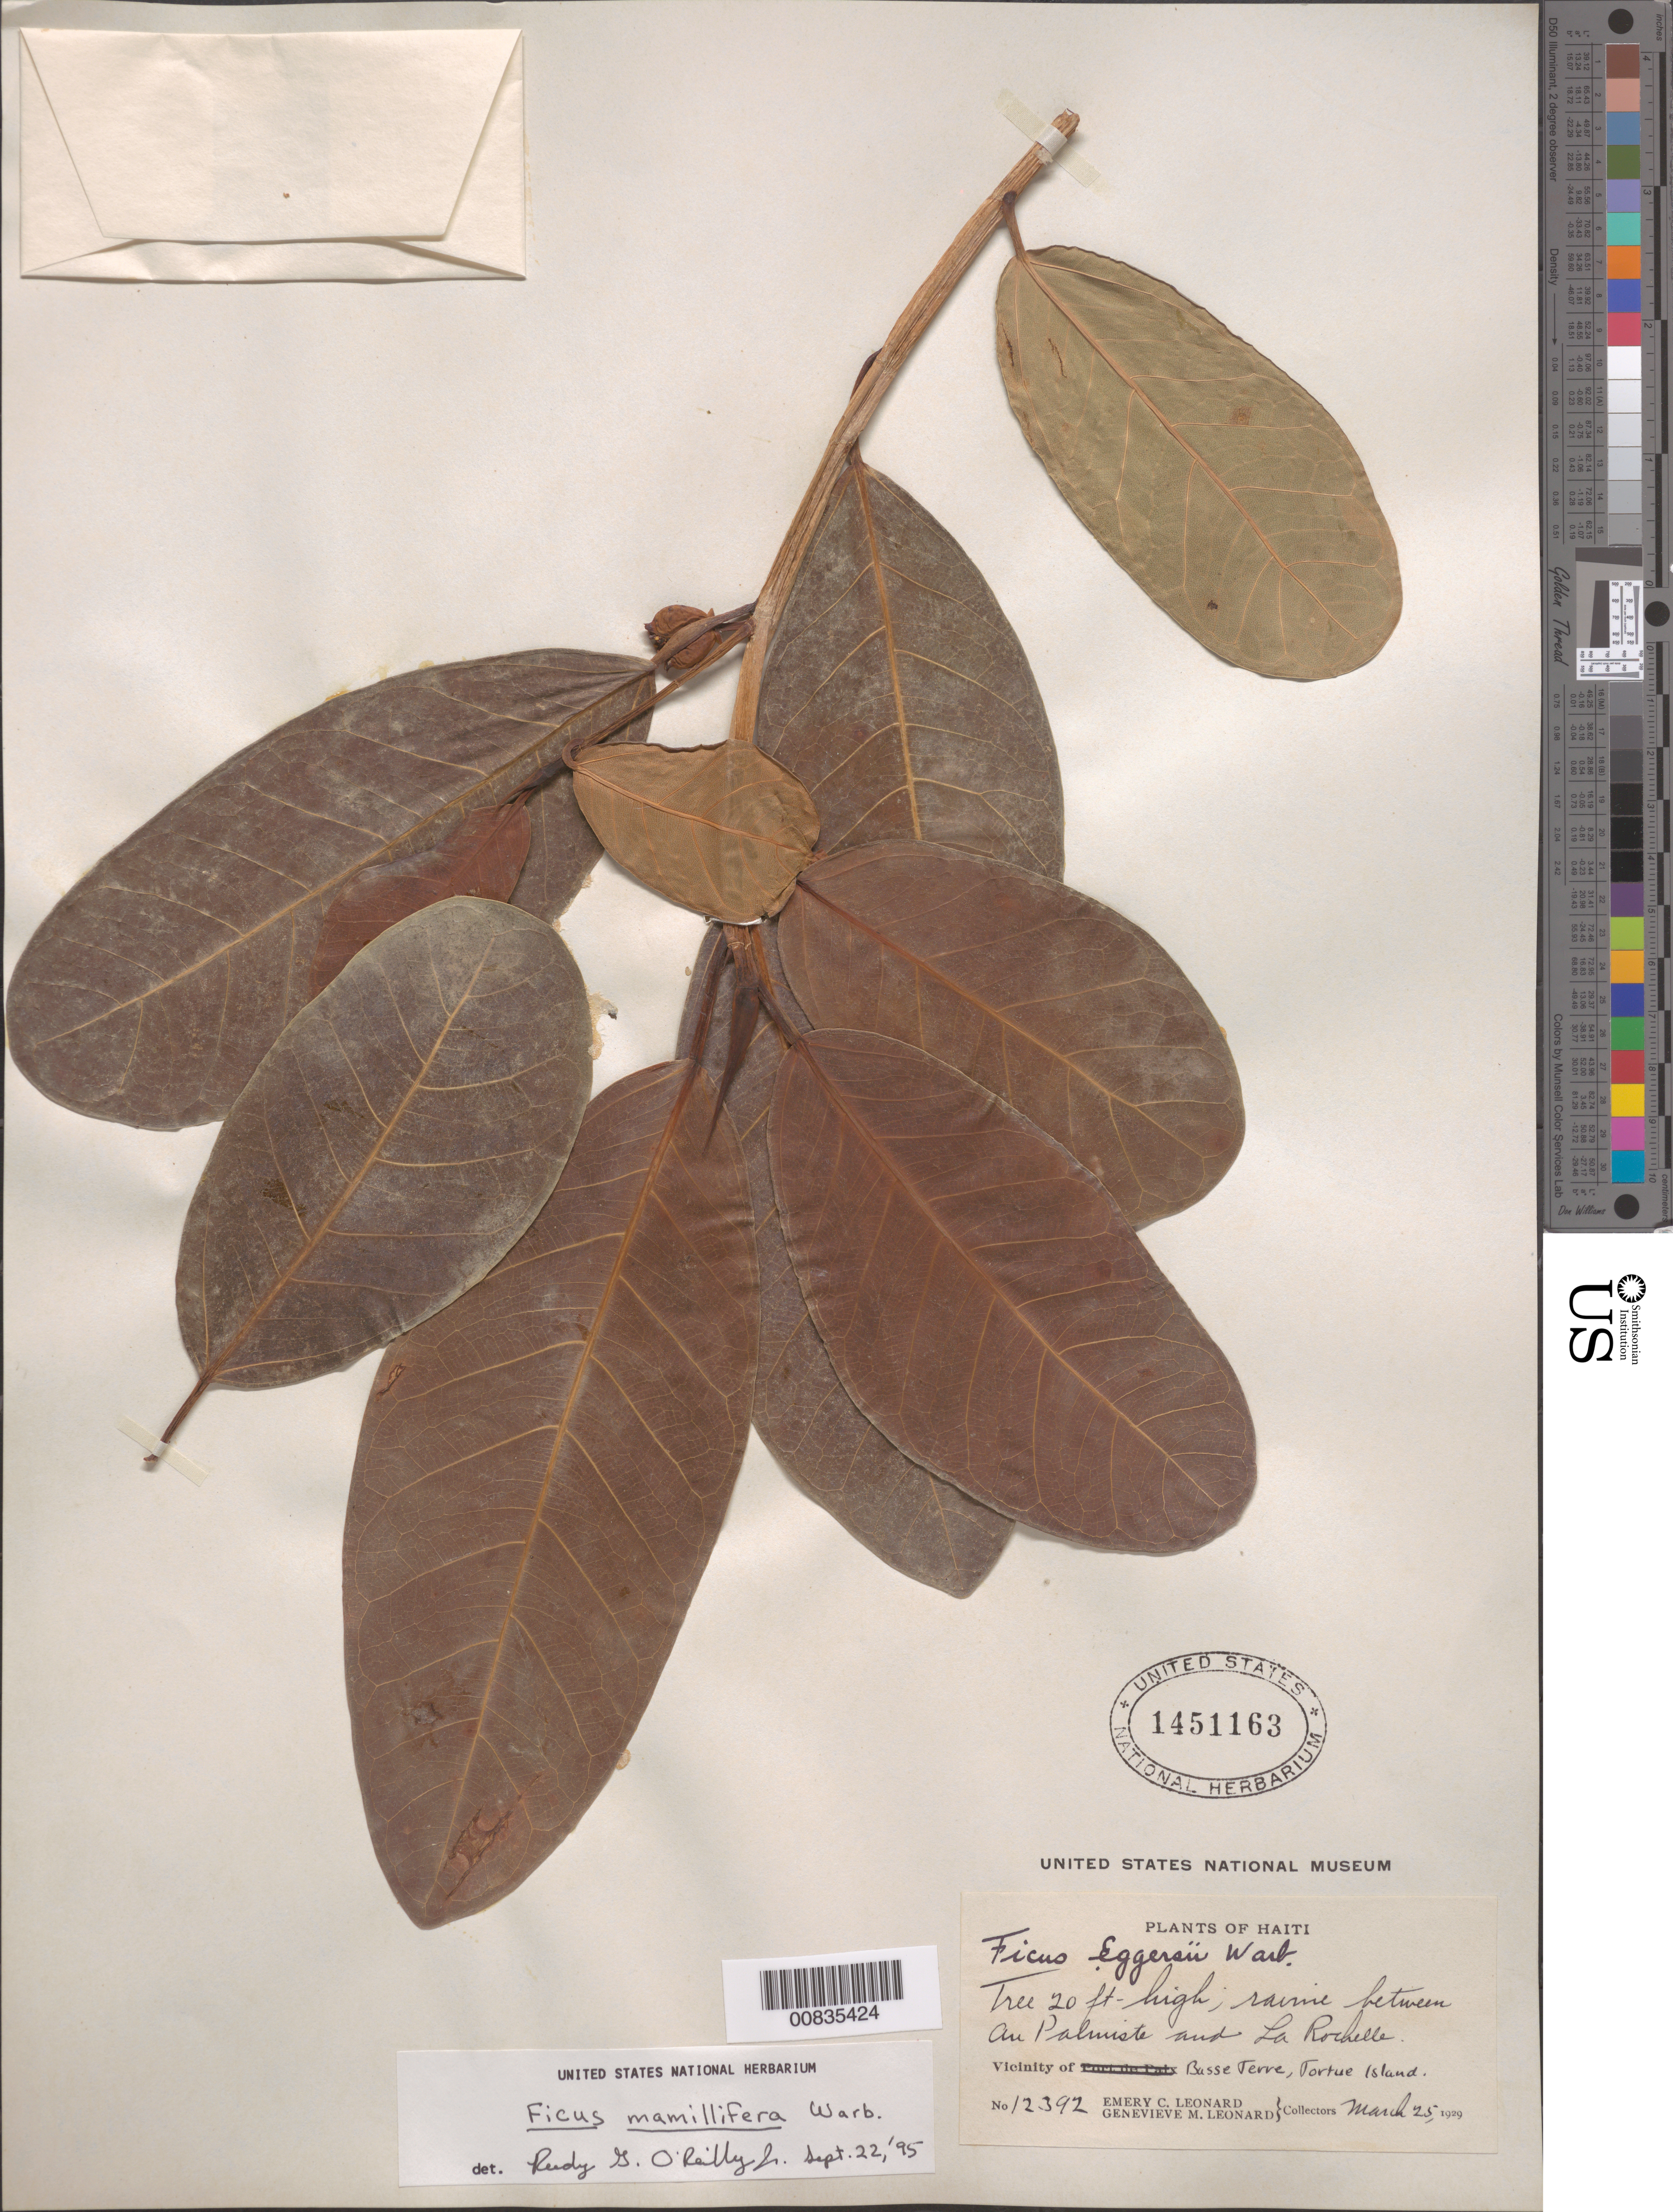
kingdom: Plantae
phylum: Tracheophyta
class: Magnoliopsida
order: Rosales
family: Moraceae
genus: Ficus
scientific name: Ficus mamillifera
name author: Warb.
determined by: O'Reilly, R. G., Jr., (US), NMNH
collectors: E. C. Leonard & G. M. Leonard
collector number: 12392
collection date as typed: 25 Mar 1929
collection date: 1929-03-25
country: Haiti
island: Île de Tortue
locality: Ravine between Au Palmiste and La Rochelle. Vicinity of Basse Terre.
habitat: Ravine.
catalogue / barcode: US 1451163